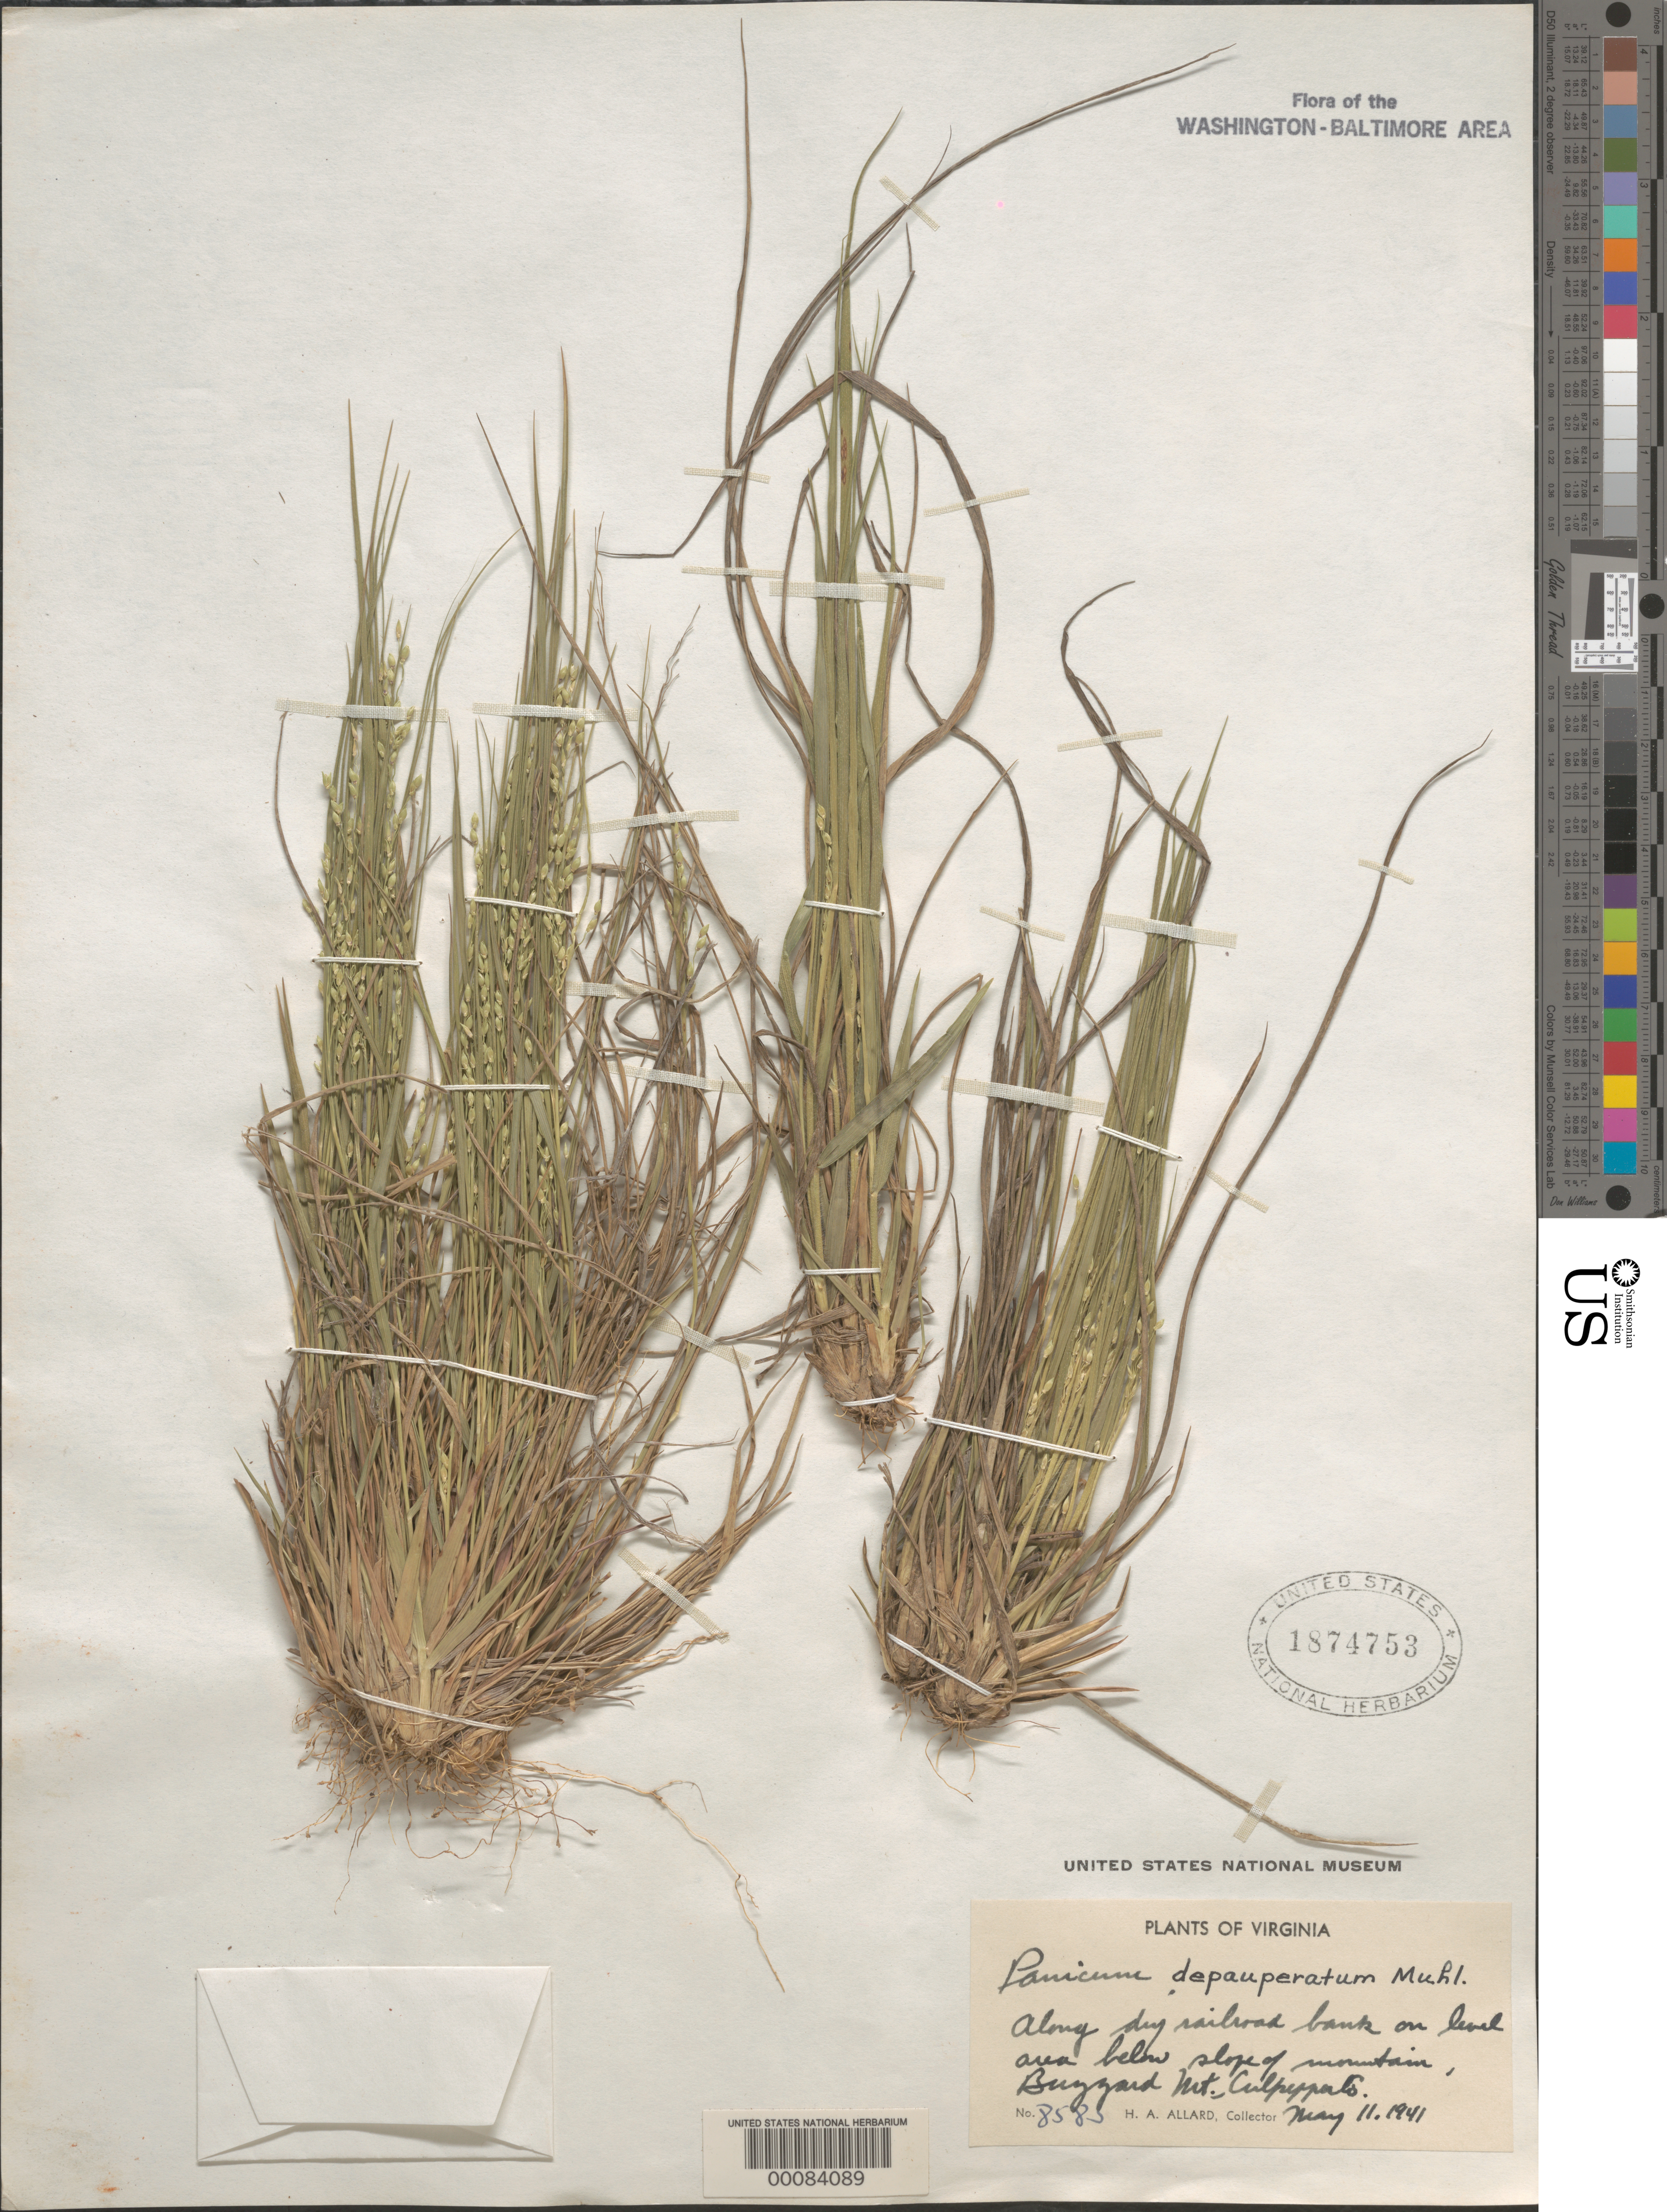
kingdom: Plantae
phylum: Tracheophyta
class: Liliopsida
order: Poales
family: Poaceae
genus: Dichanthelium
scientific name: Dichanthelium depauperatum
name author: (Muhl.) Gould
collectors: H. A. Allard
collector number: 8583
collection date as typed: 11 May 1941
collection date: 1941-05-11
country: United States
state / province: Virginia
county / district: Culpeper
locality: Buzzard Mt.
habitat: Below mountain slope along dry railroad bank on level area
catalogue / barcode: US 1874753